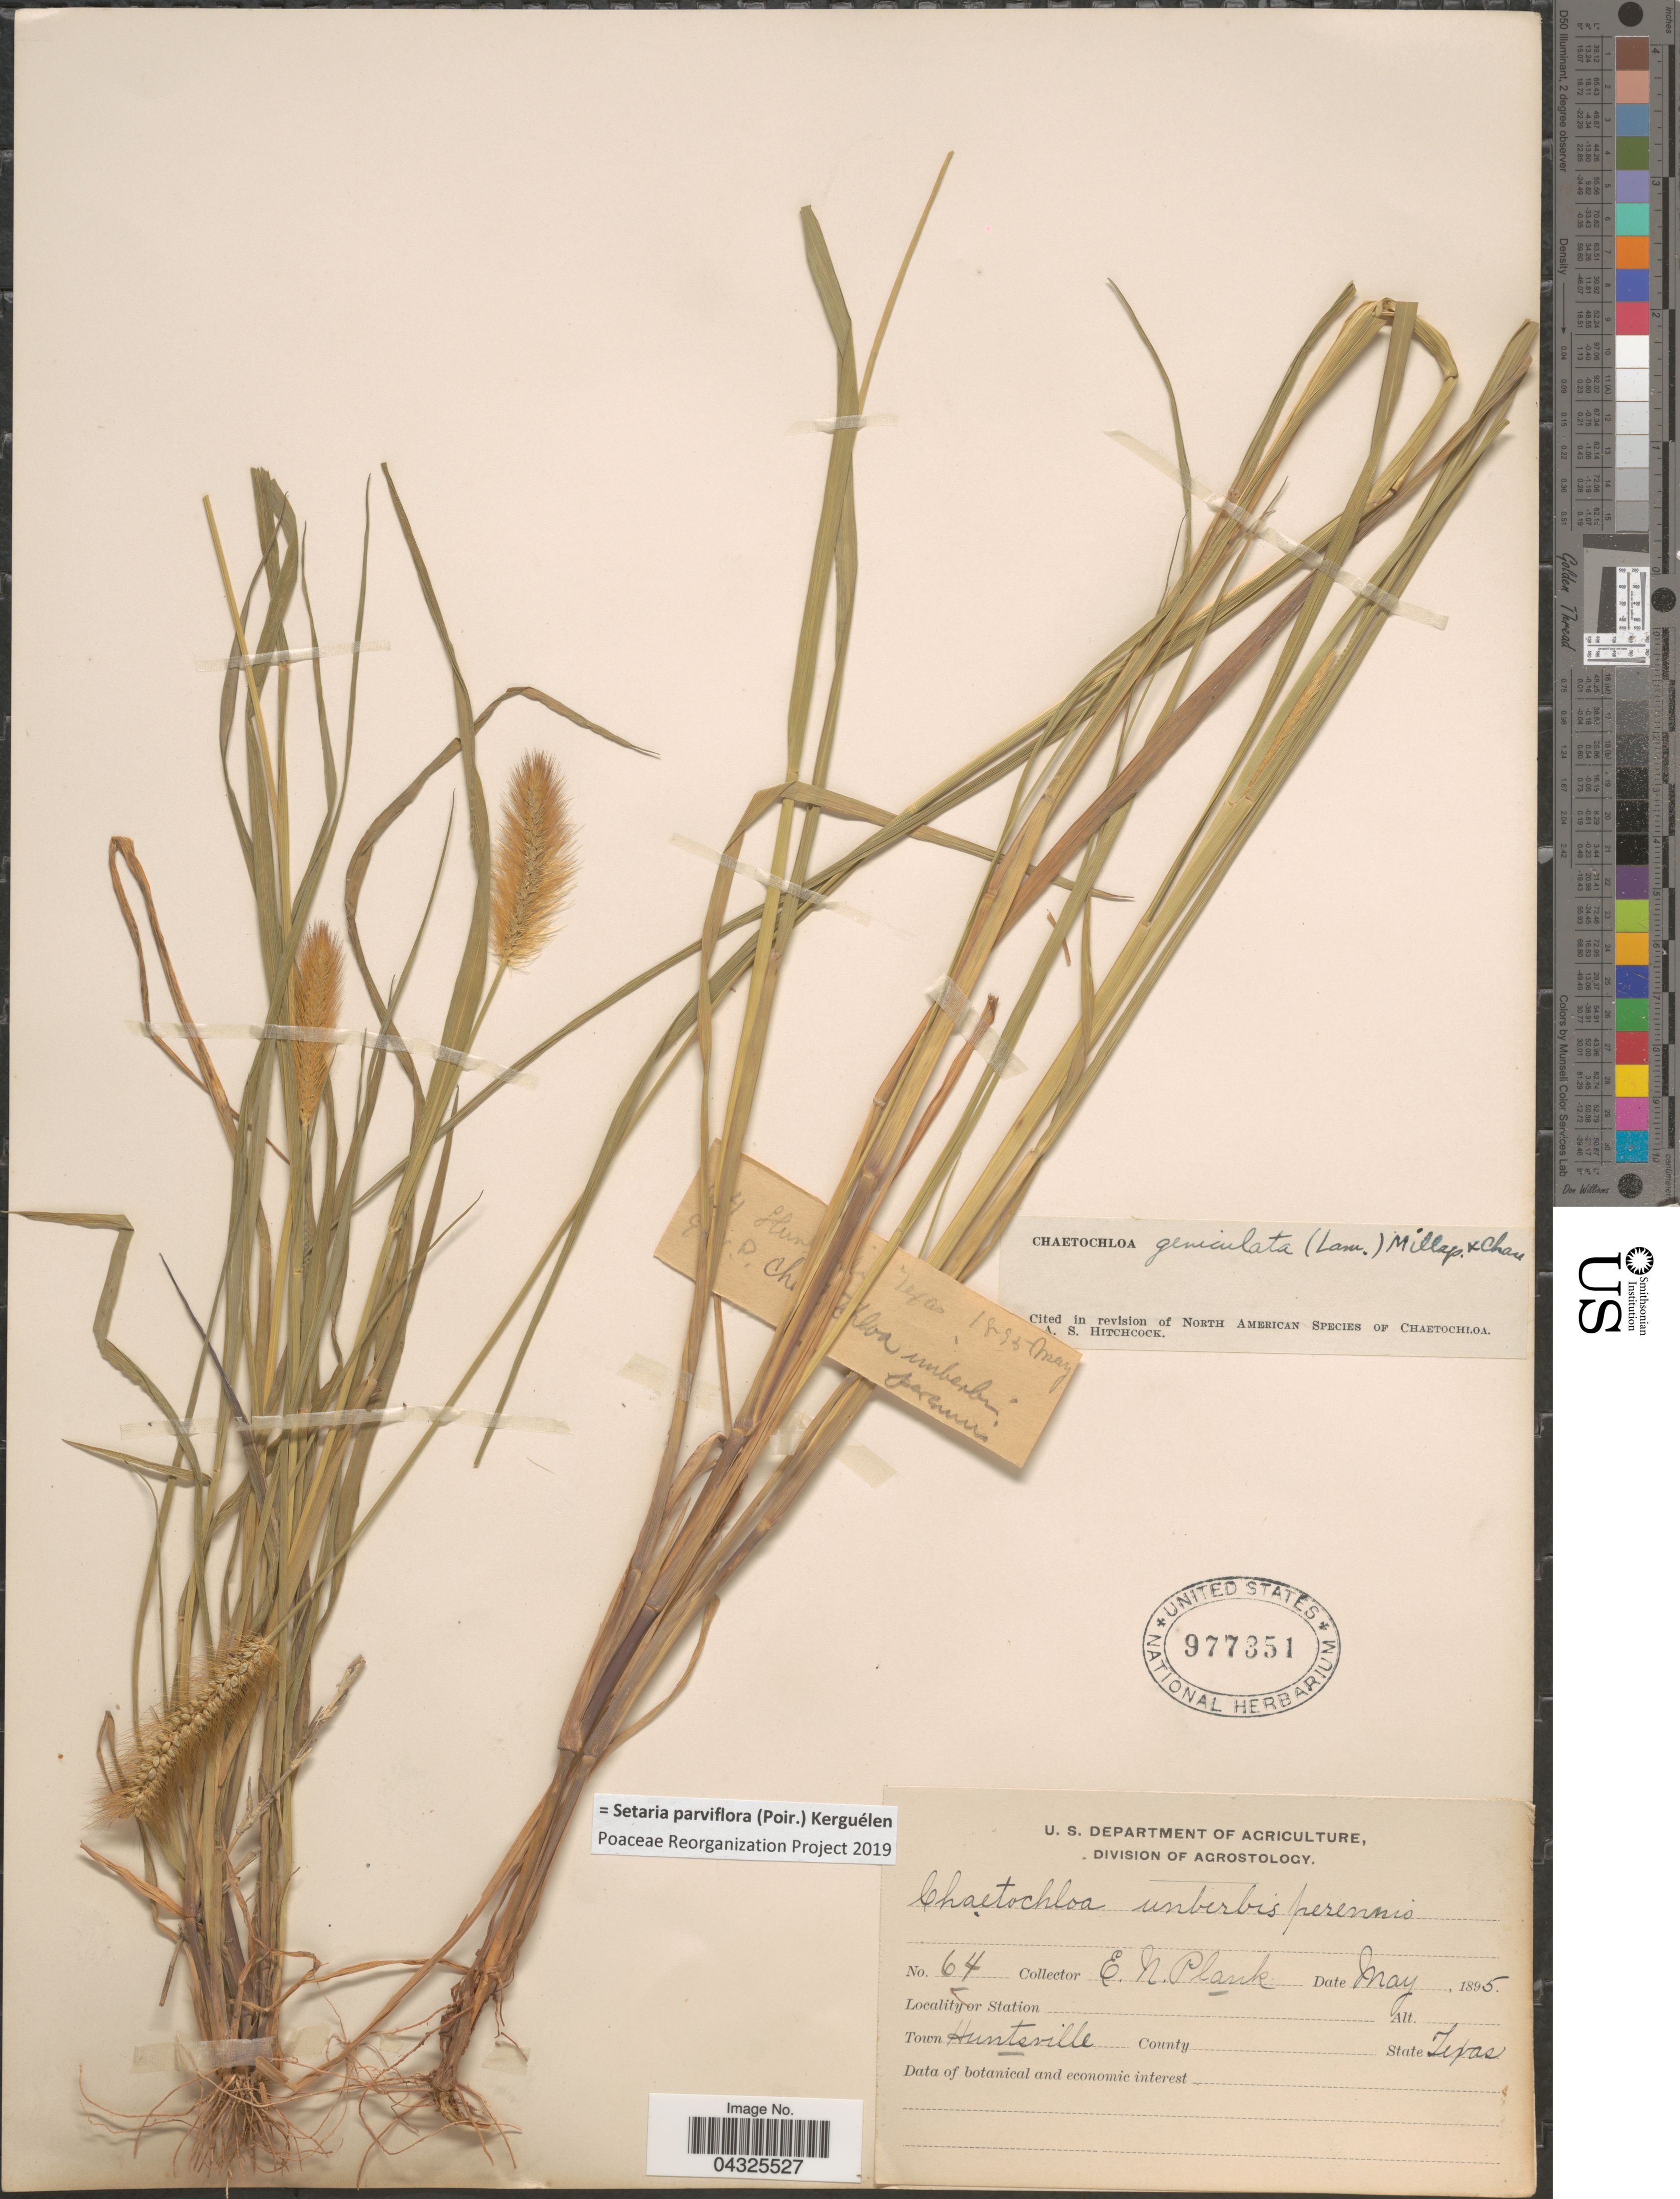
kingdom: Plantae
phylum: Tracheophyta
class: Liliopsida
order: Poales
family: Poaceae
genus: Setaria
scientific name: Setaria parviflora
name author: (Poir.) Kerguélen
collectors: E. Plank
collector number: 64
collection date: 1895-05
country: United States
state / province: Texas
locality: Town Huntsville.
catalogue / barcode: US 977351